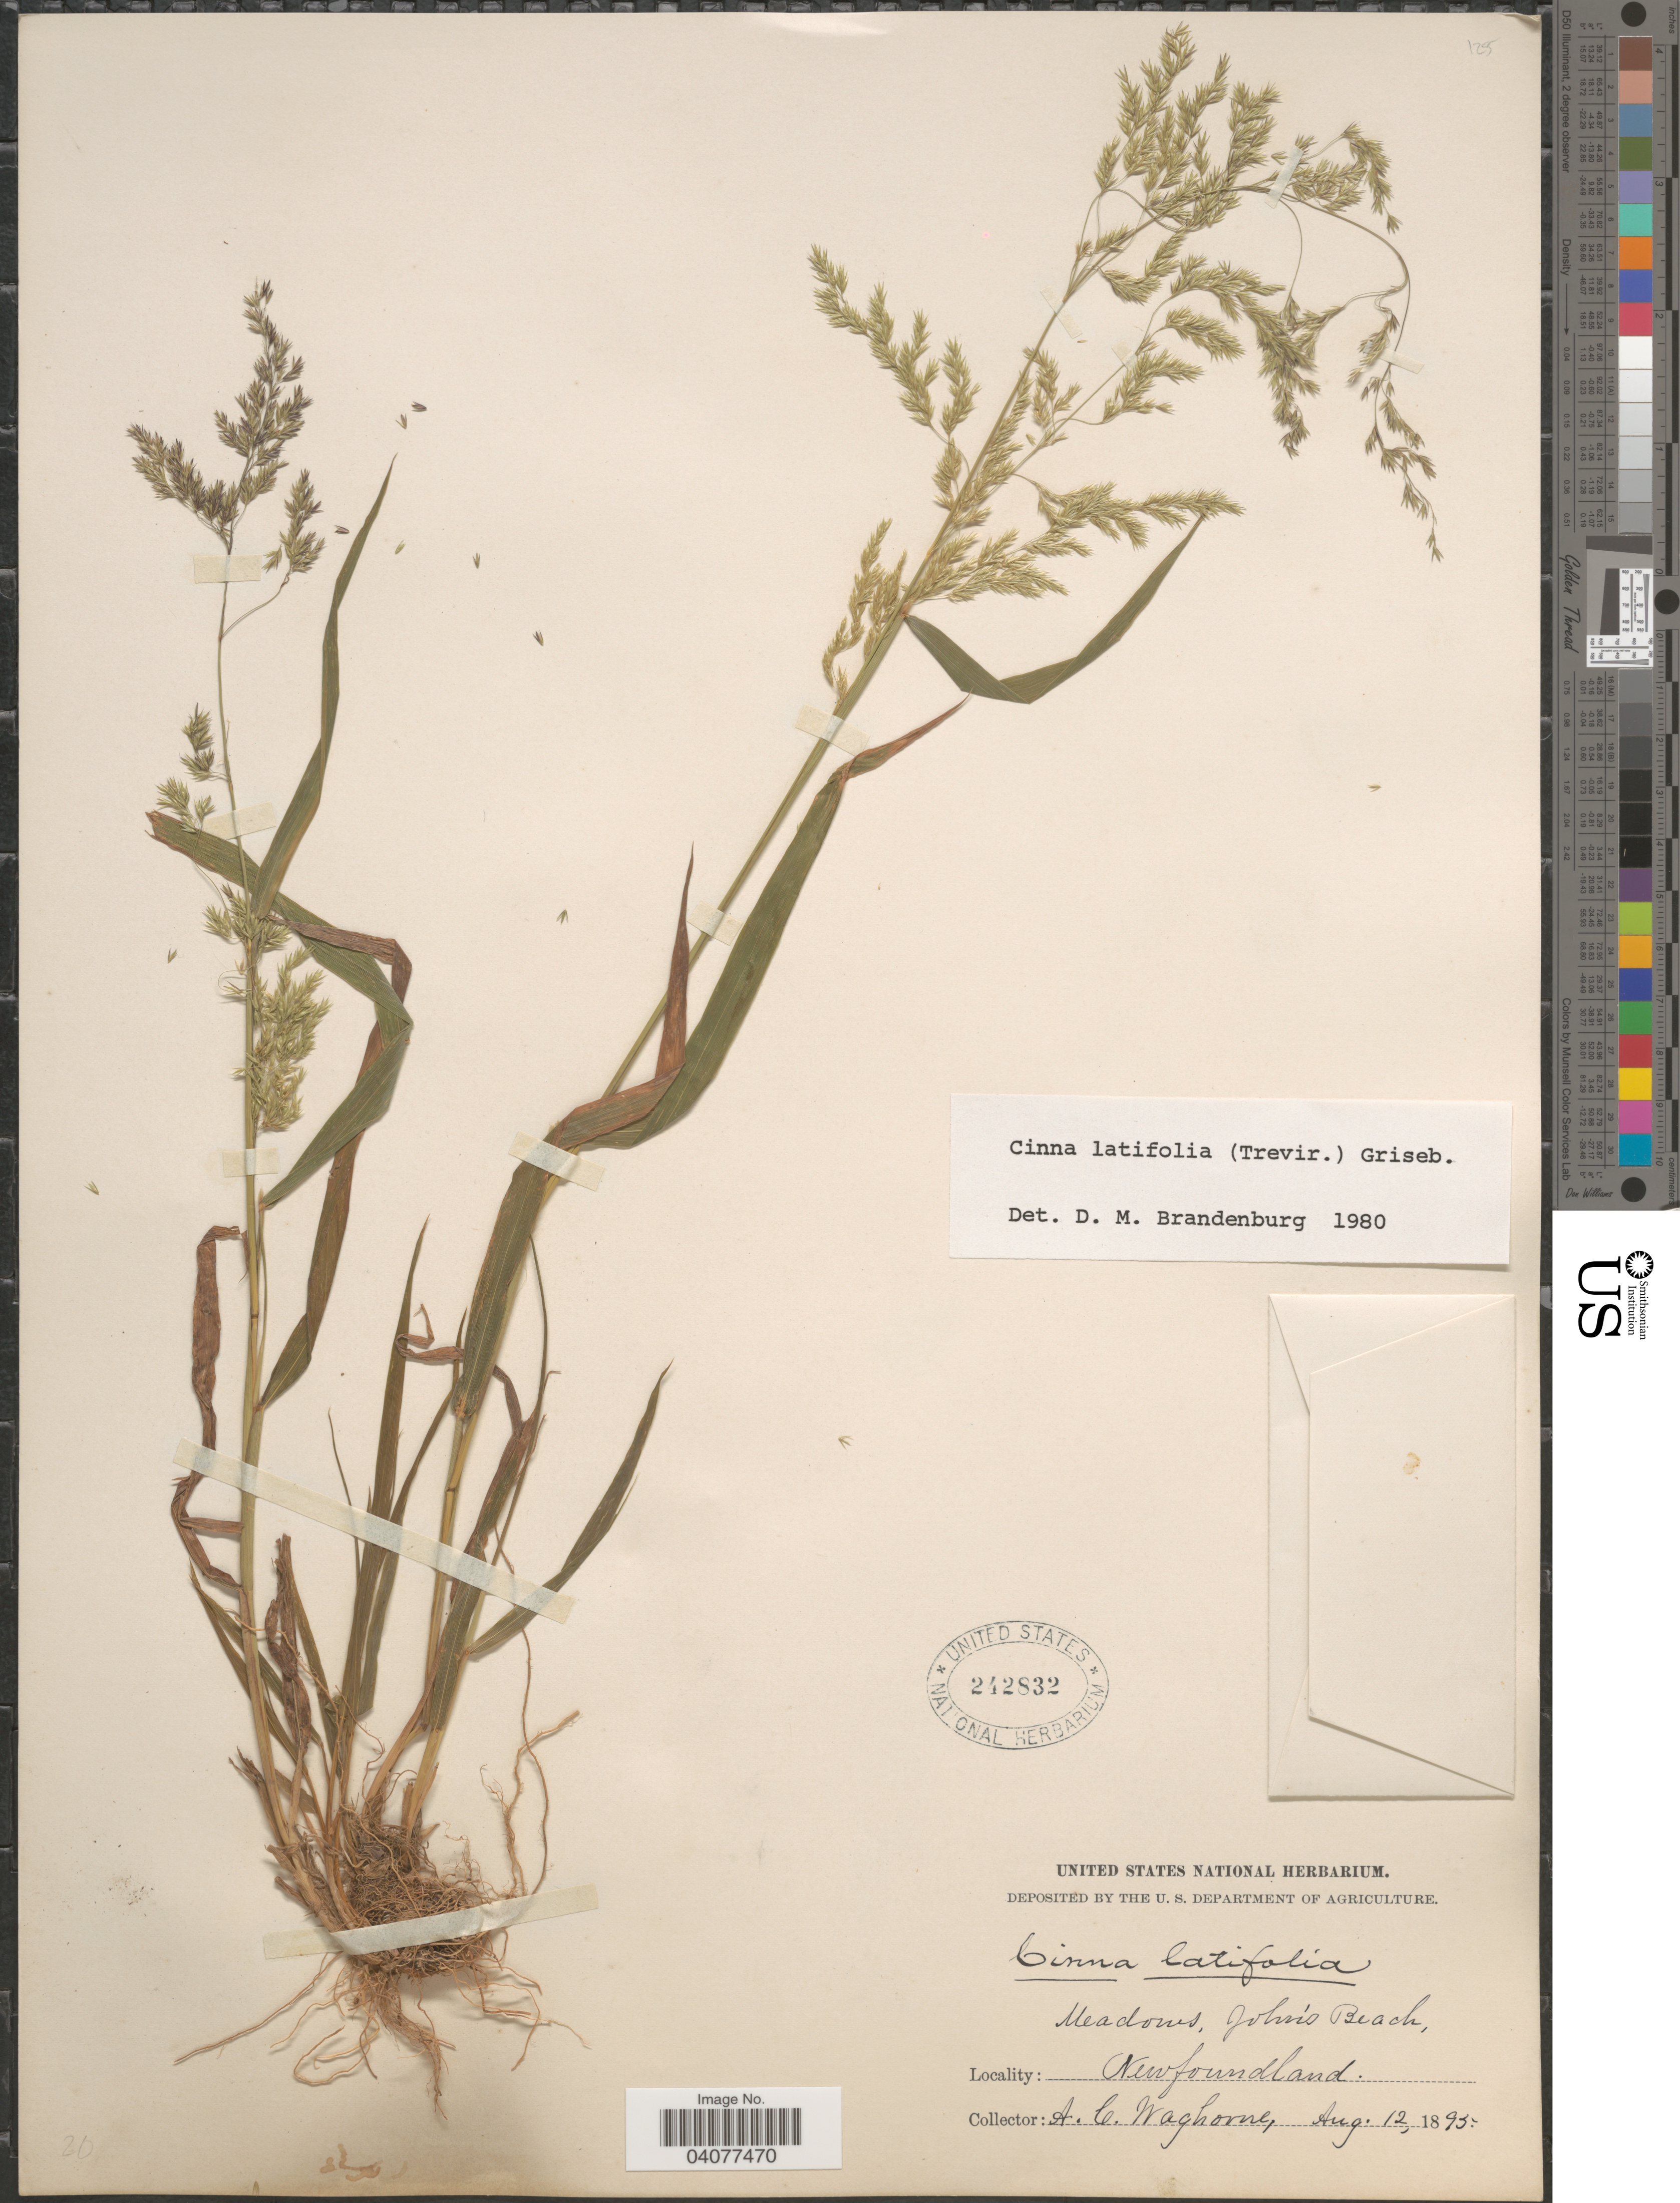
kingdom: Plantae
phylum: Tracheophyta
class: Liliopsida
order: Poales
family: Poaceae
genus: Cinna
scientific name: Cinna latifolia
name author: (Trevir. ex Goeppert) Griseb.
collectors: A. Waghorne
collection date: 1895-08-12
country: Canada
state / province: Newfoundland and Labrador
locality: Meadows, John's Beach.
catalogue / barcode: US 242832